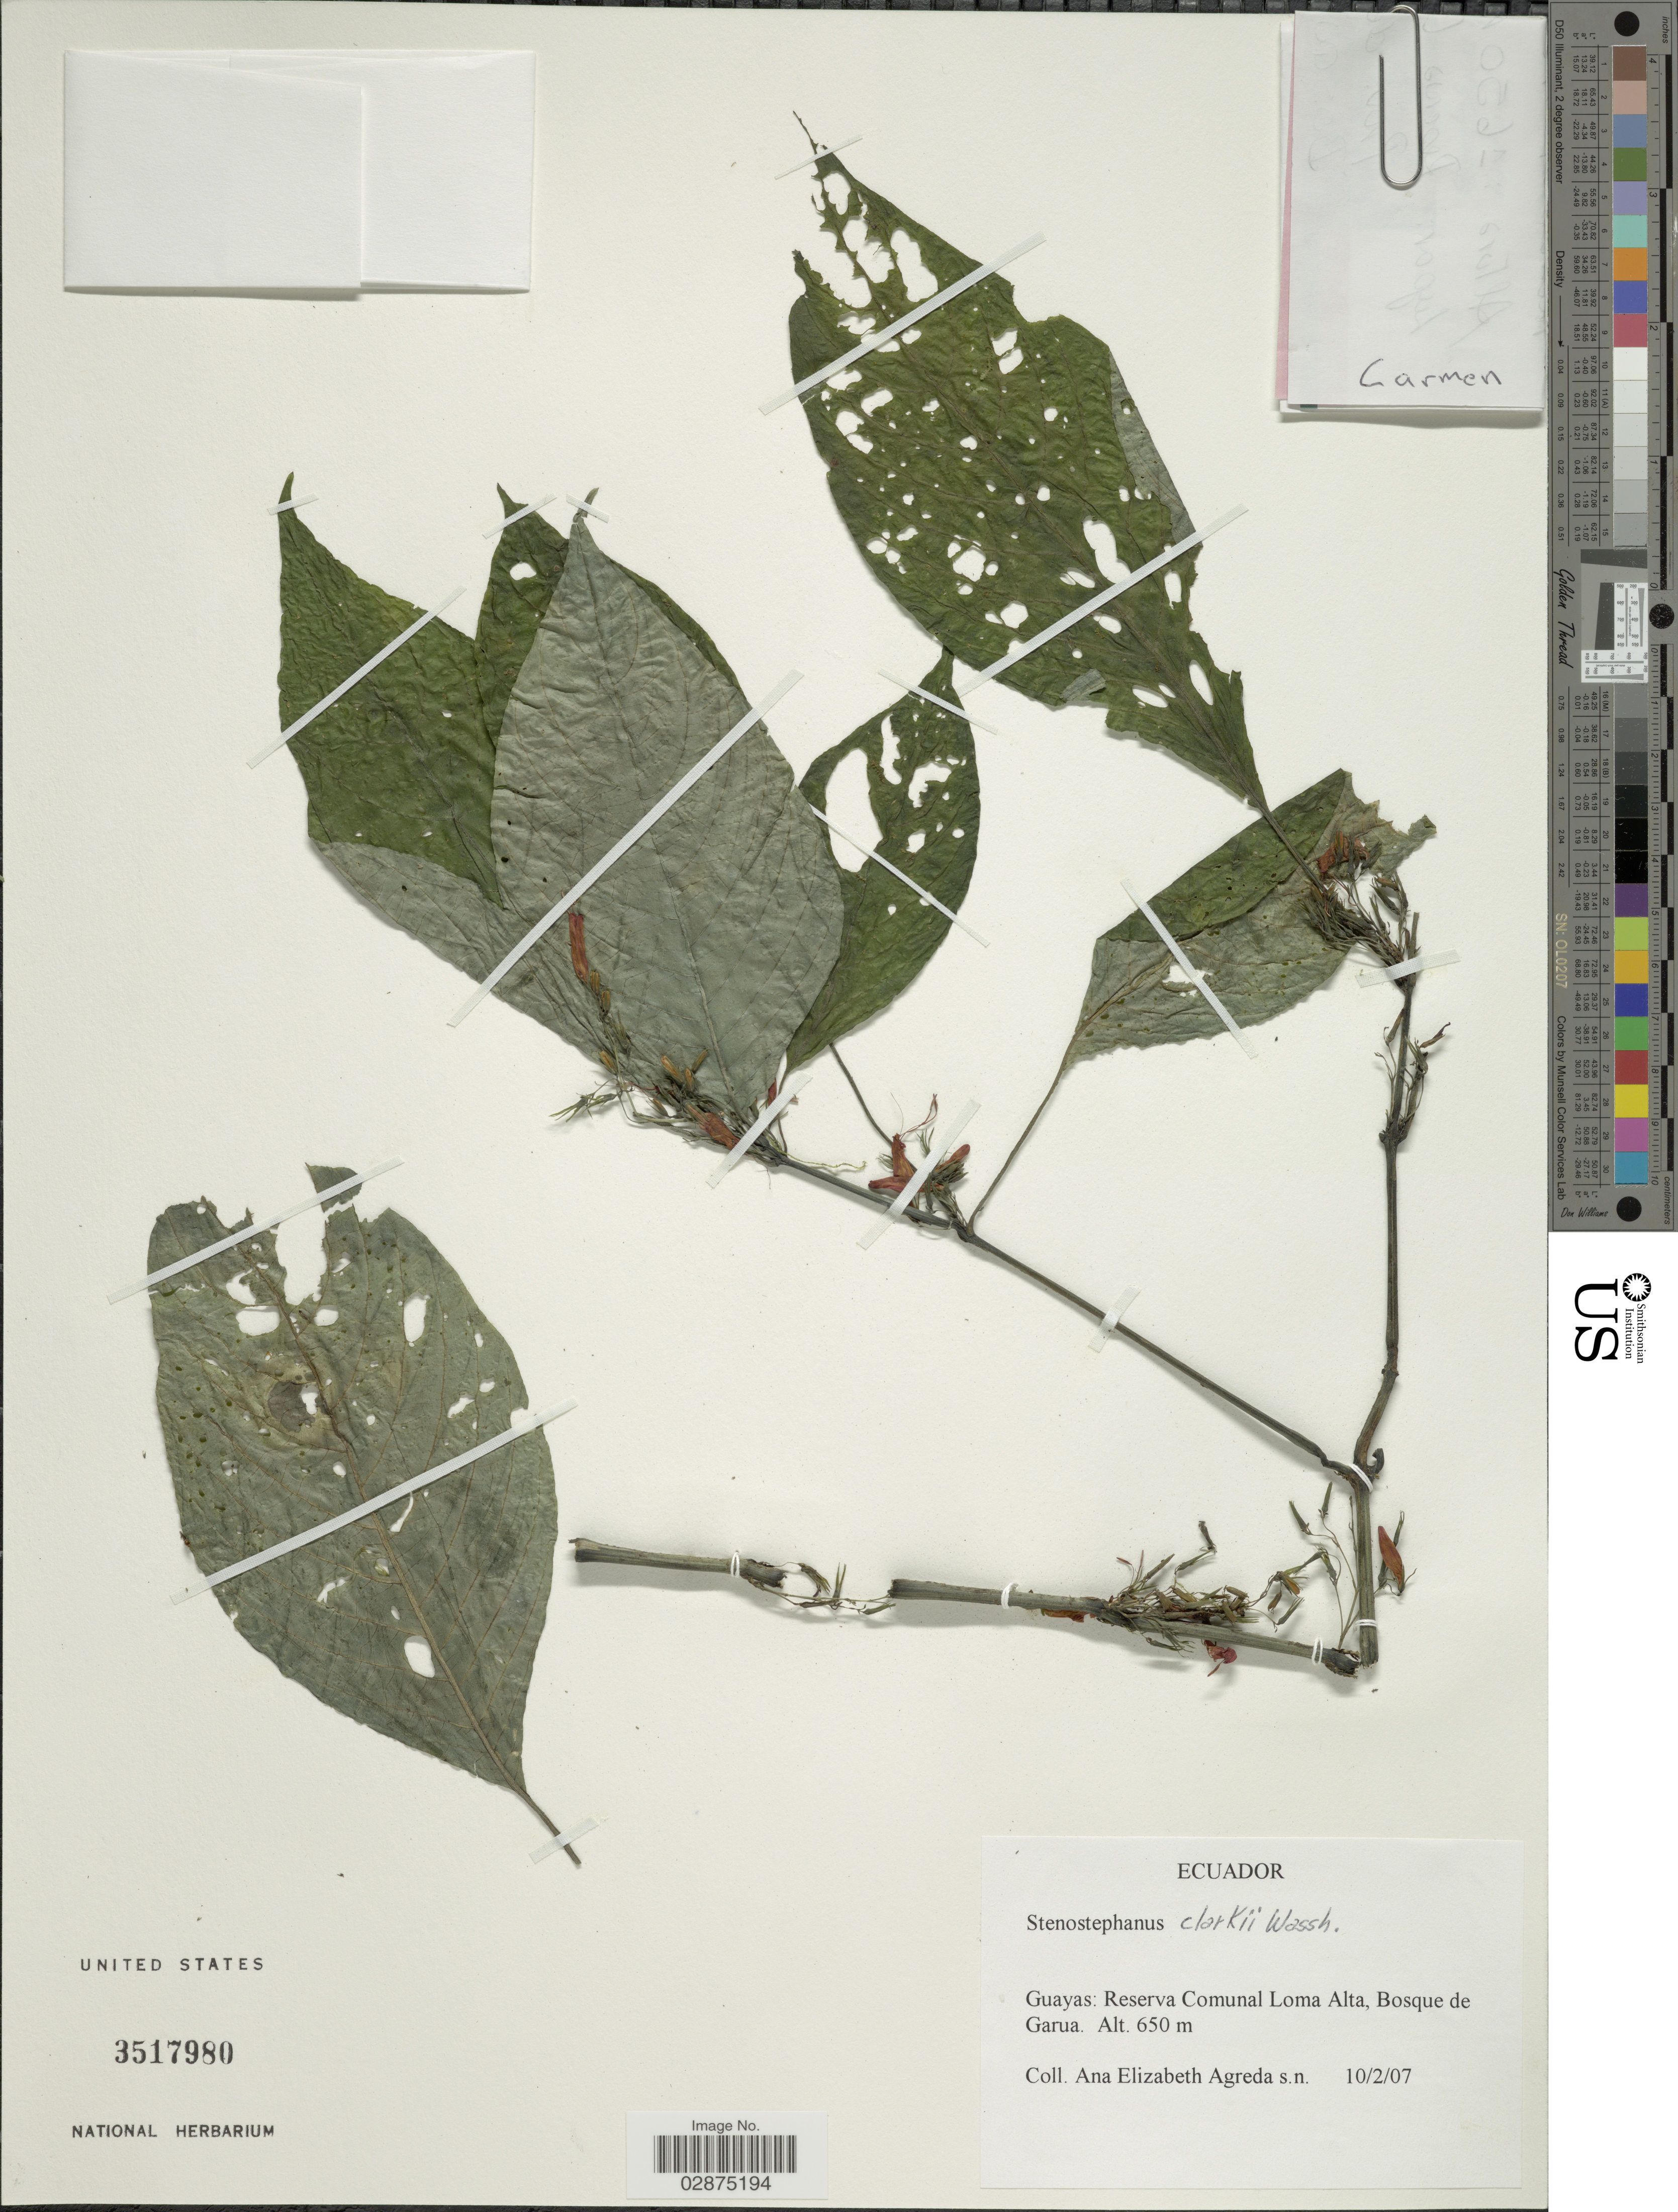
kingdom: Plantae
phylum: Tracheophyta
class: Magnoliopsida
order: Lamiales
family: Acanthaceae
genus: Stenostephanus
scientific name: Stenostephanus clarkii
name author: Wassh.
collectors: A. Agreda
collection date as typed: Transcribed d/m/y: 10/2/7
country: Ecuador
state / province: Guayas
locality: Reserva Comunal Loma Alta, Bosque de Garua.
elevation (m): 650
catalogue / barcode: US 3517980